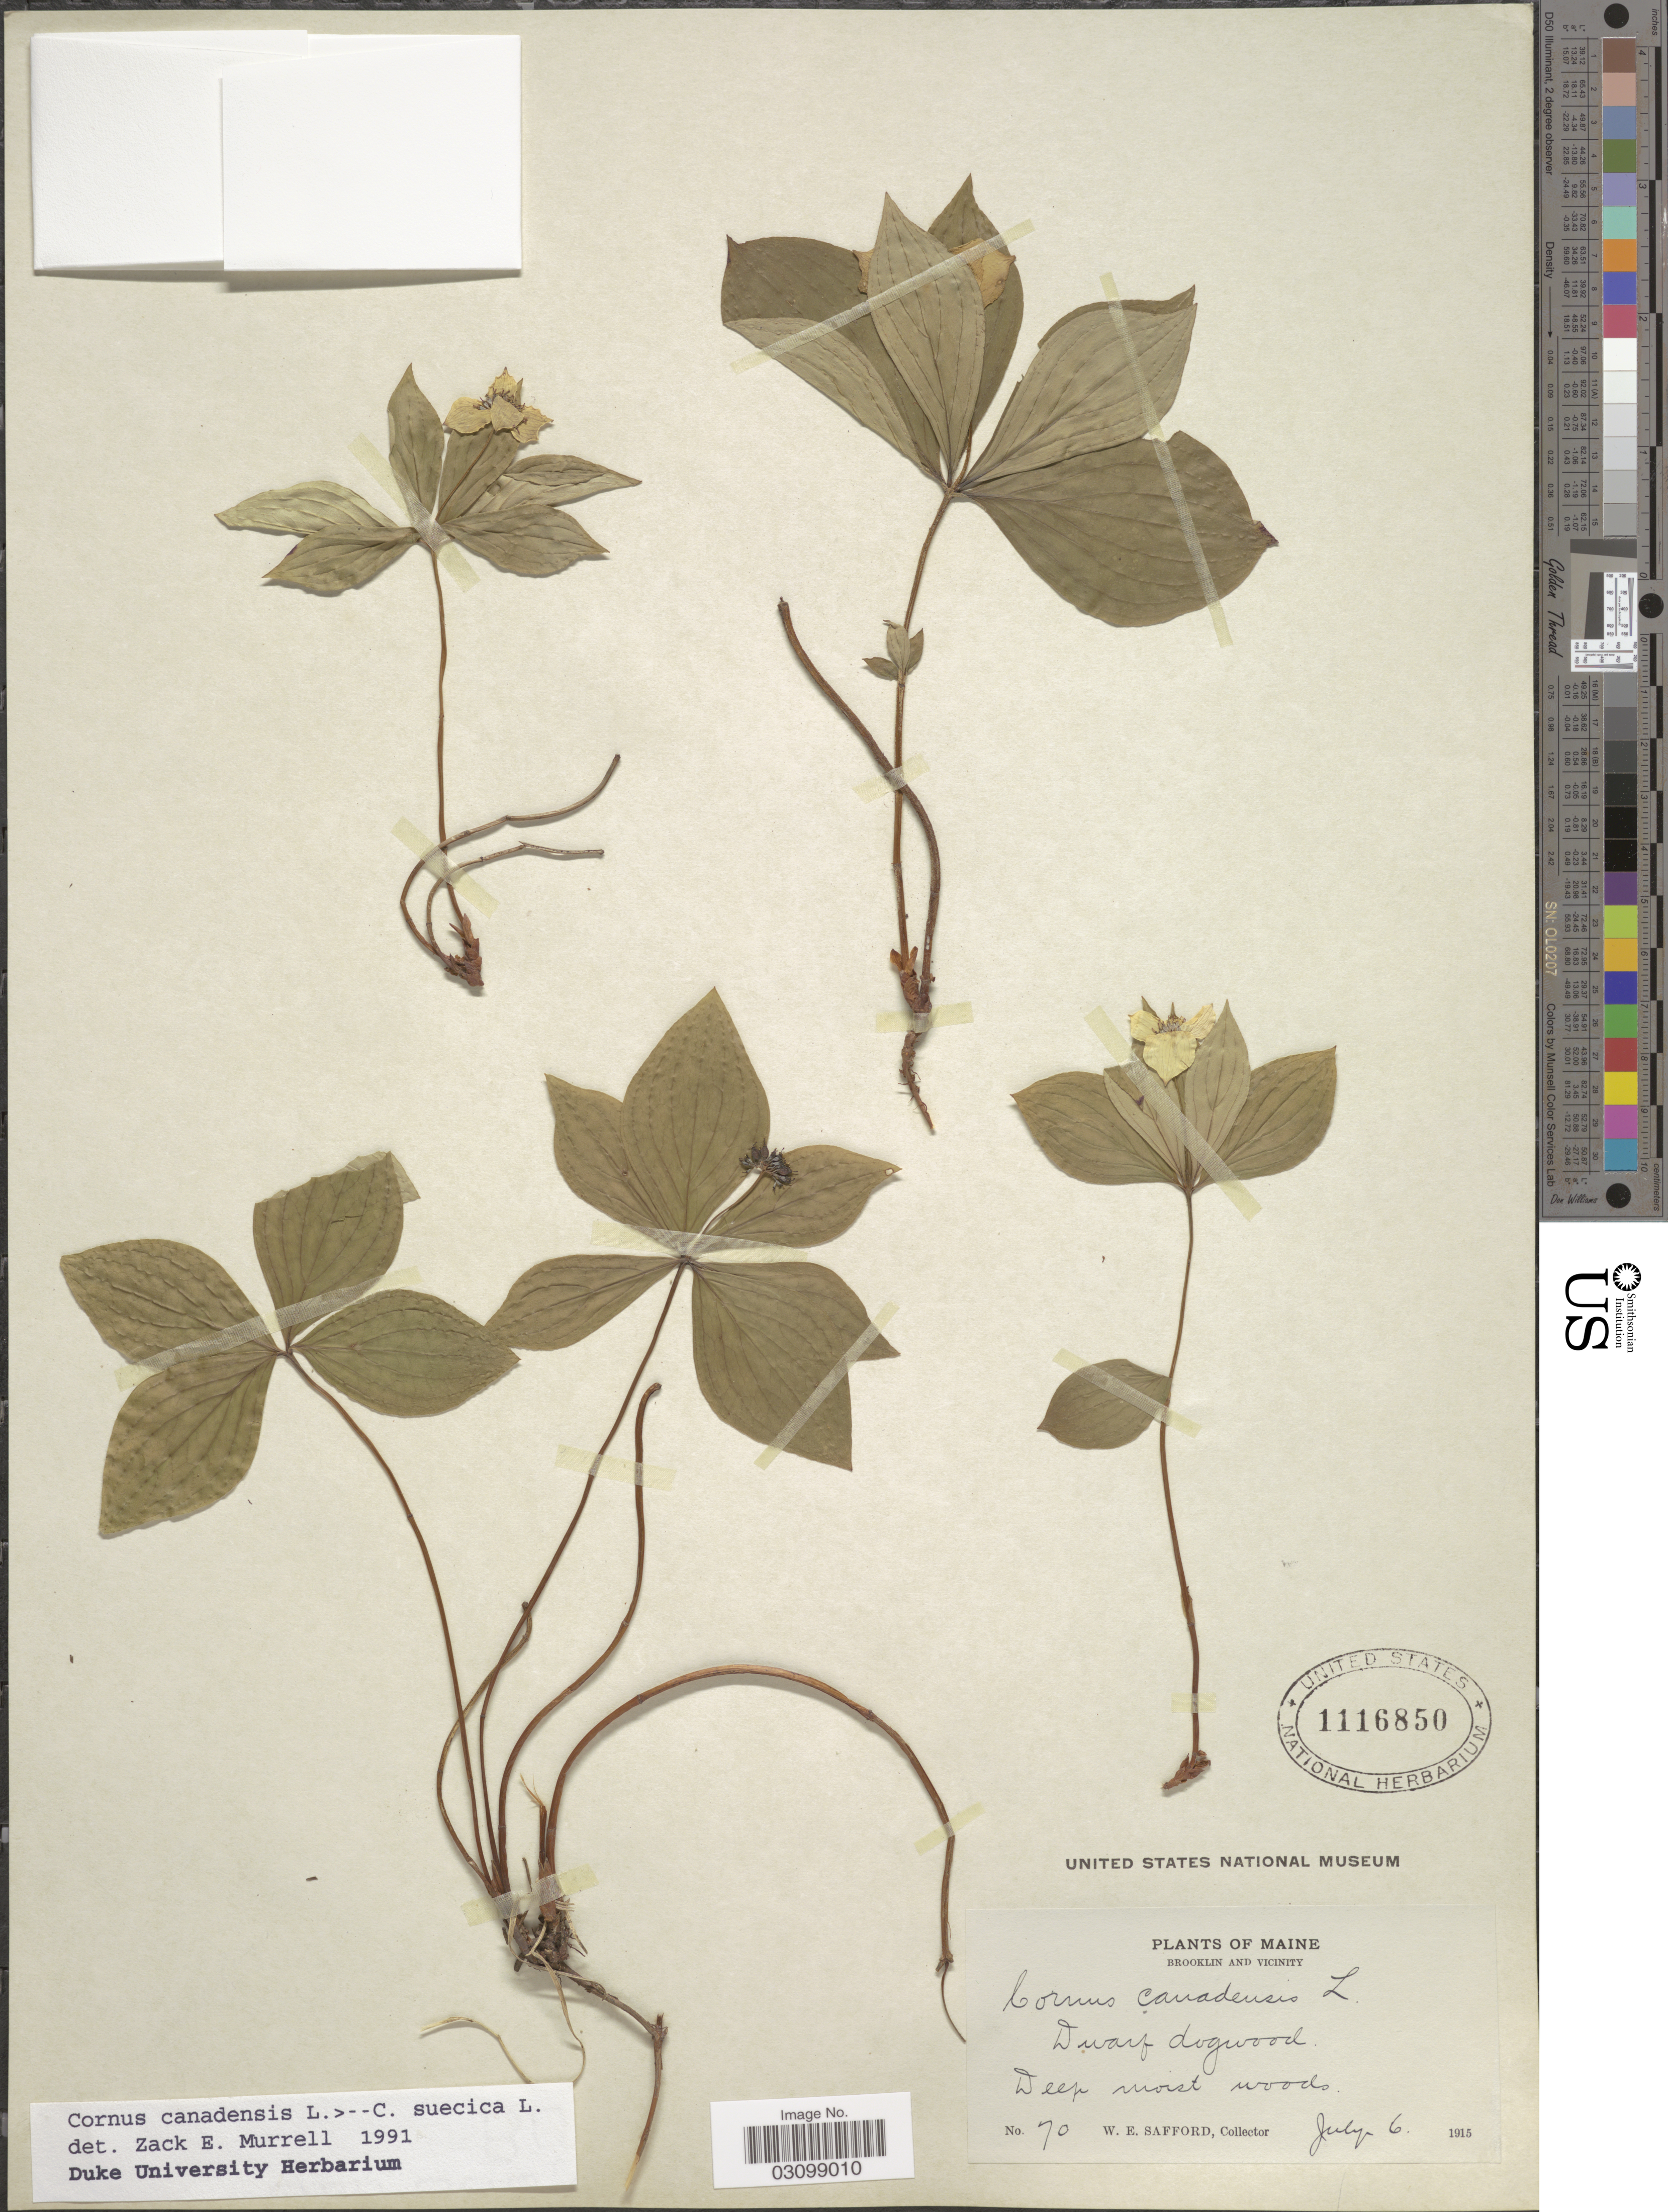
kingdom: Plantae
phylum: Tracheophyta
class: Magnoliopsida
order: Cornales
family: Cornaceae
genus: Cornus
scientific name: Cornus sp.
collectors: W. E. Safford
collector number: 70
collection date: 1915-07-06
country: United States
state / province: Maine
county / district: Hancock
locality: Brooklin and vicinity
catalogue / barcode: US 1116850